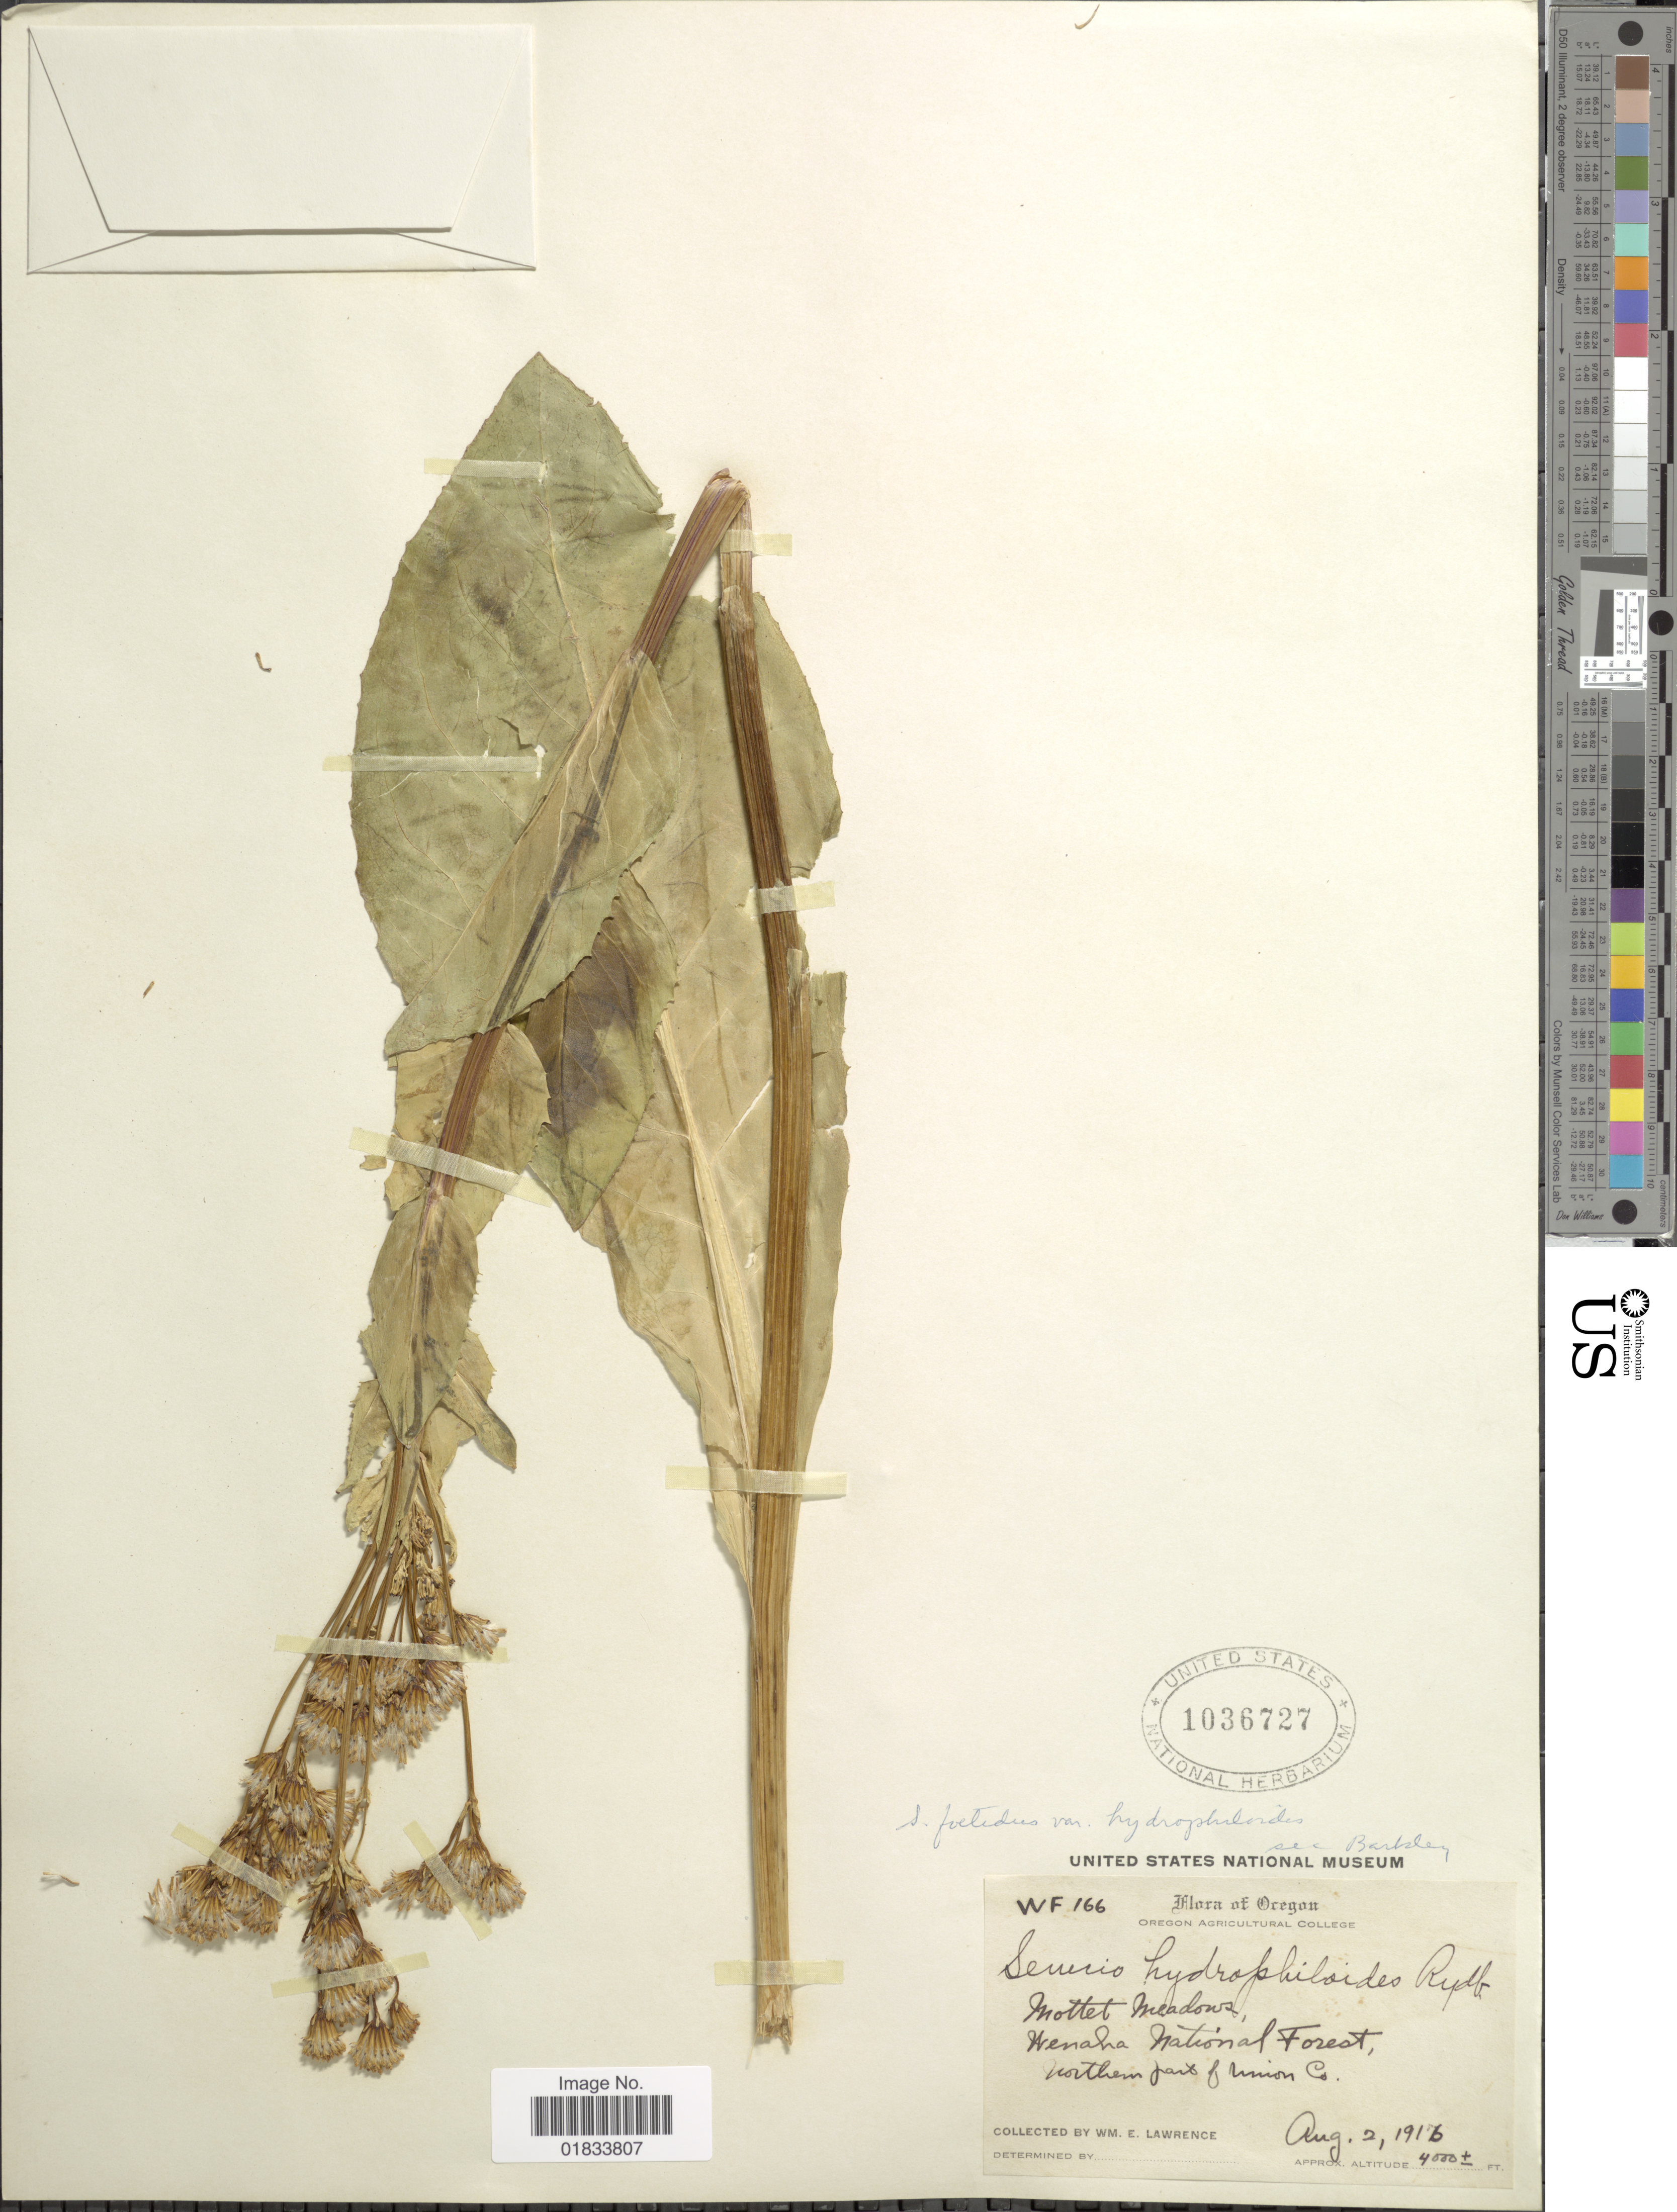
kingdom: Plantae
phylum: Tracheophyta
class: Magnoliopsida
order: Asterales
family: Asteraceae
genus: Senecio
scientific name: Senecio hydrophiloides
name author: Rydb.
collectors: W. Lawrence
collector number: WF166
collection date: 1916-08-02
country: United States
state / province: Oregon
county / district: Union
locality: Wenaha National Forest, Northern part of Union Co.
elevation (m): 1219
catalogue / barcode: US 1036727